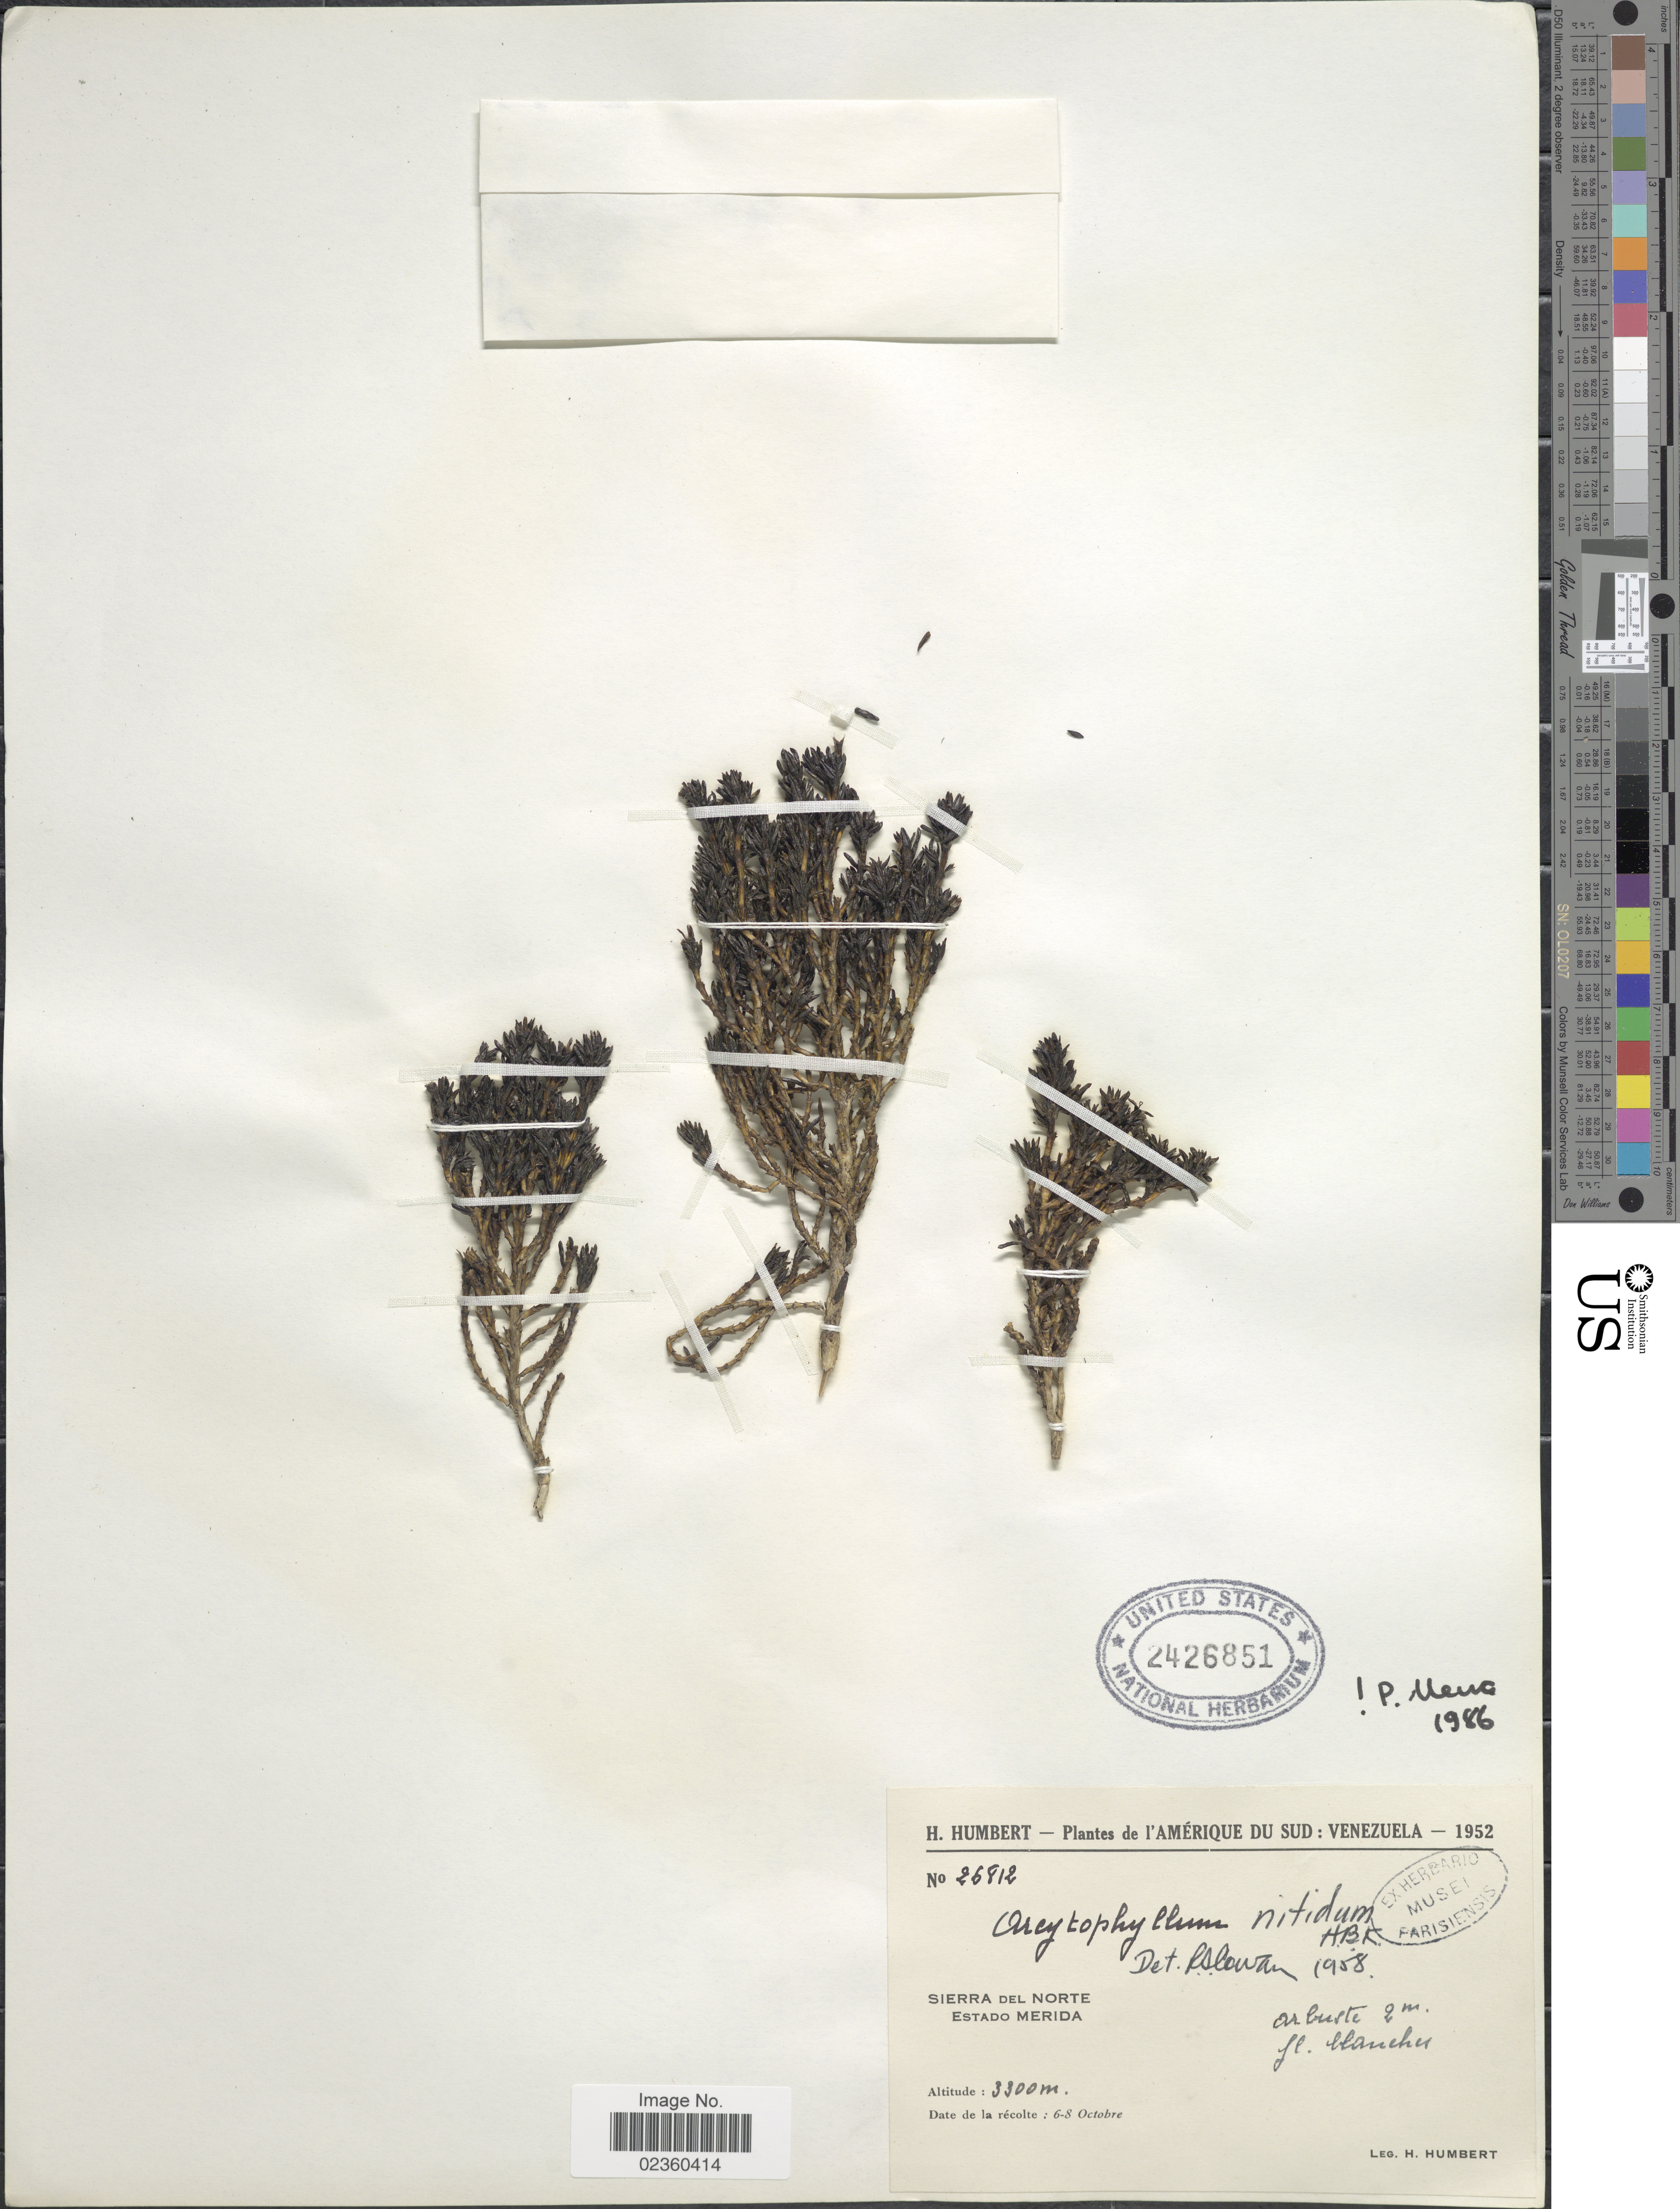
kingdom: Plantae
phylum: Tracheophyta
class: Magnoliopsida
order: Gentianales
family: Rubiaceae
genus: Arcytophyllum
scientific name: Arcytophyllum nitidum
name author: (Kunth) Schltdl.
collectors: H. Humbert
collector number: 26812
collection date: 1952-10-06/1952-10-08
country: Venezuela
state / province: Mérida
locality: Sierra del Norte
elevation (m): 3300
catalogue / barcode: US 2426851